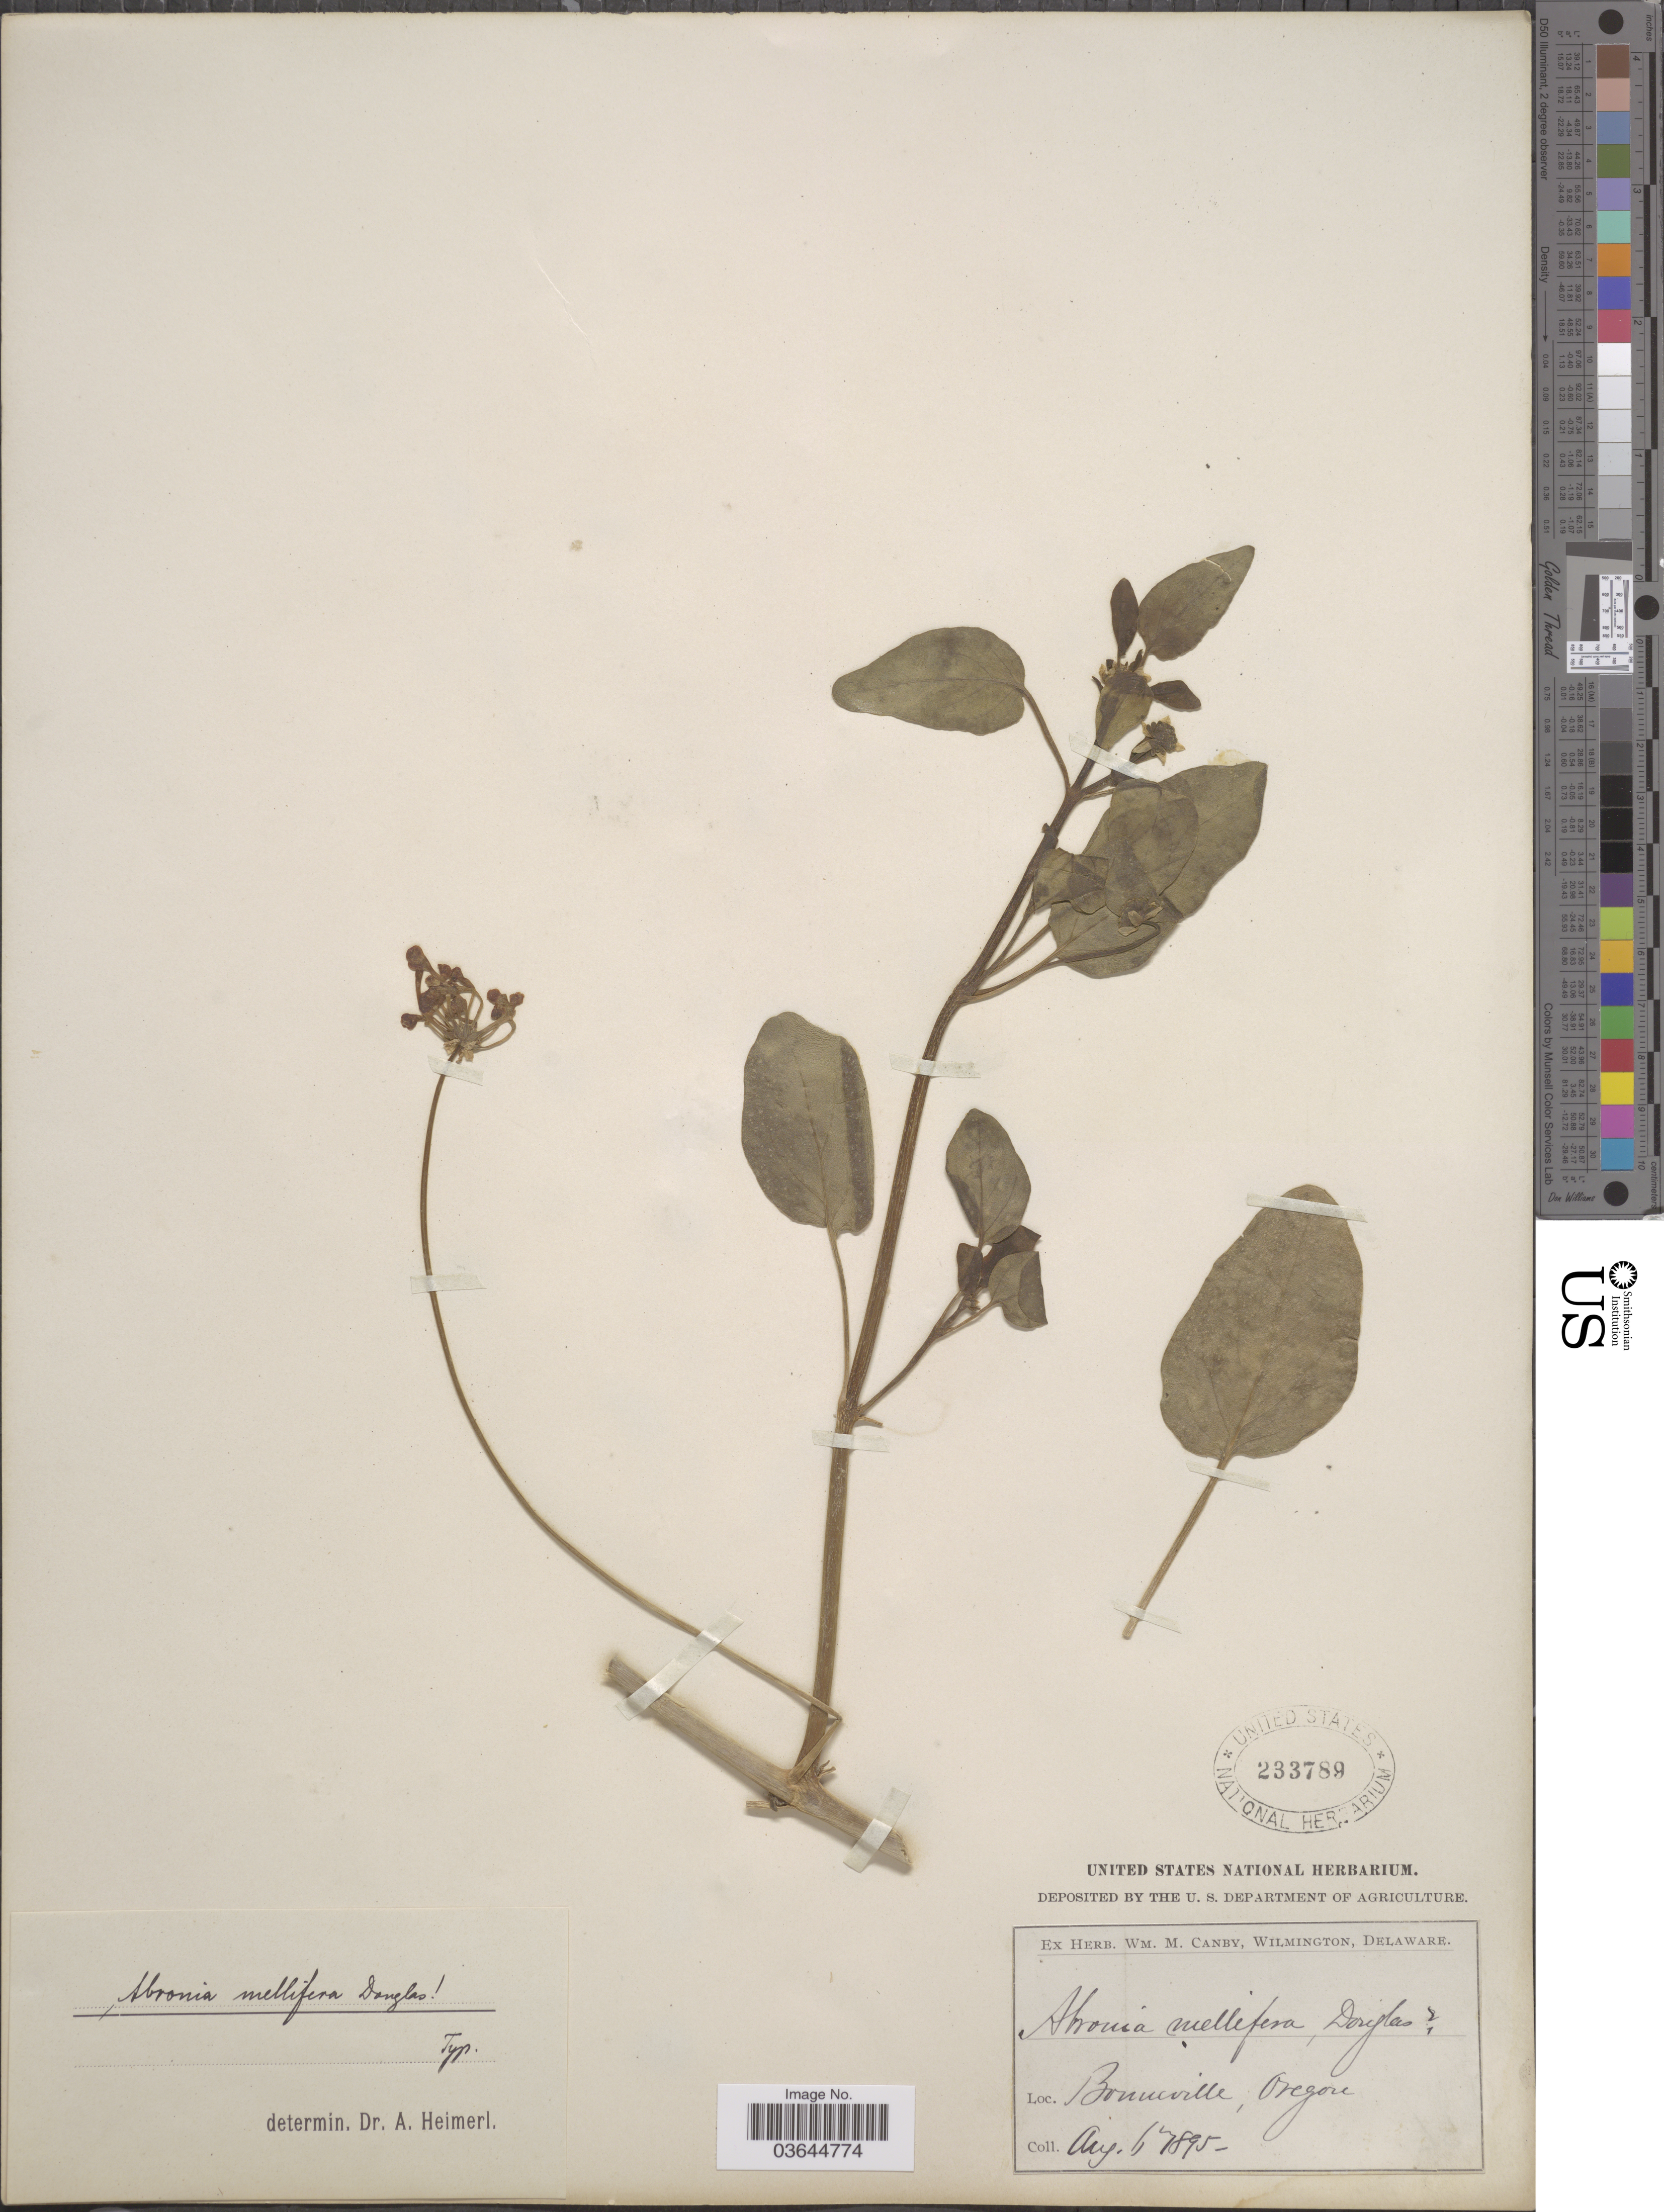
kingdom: Plantae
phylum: Tracheophyta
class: Magnoliopsida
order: Caryophyllales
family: Nyctaginaceae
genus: Abronia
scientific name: Abronia mellifera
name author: Douglas ex Hook.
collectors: ex herb. W.M. Canby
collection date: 1895-08-06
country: United States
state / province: Oregon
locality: Brownsville.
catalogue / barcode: US 233789